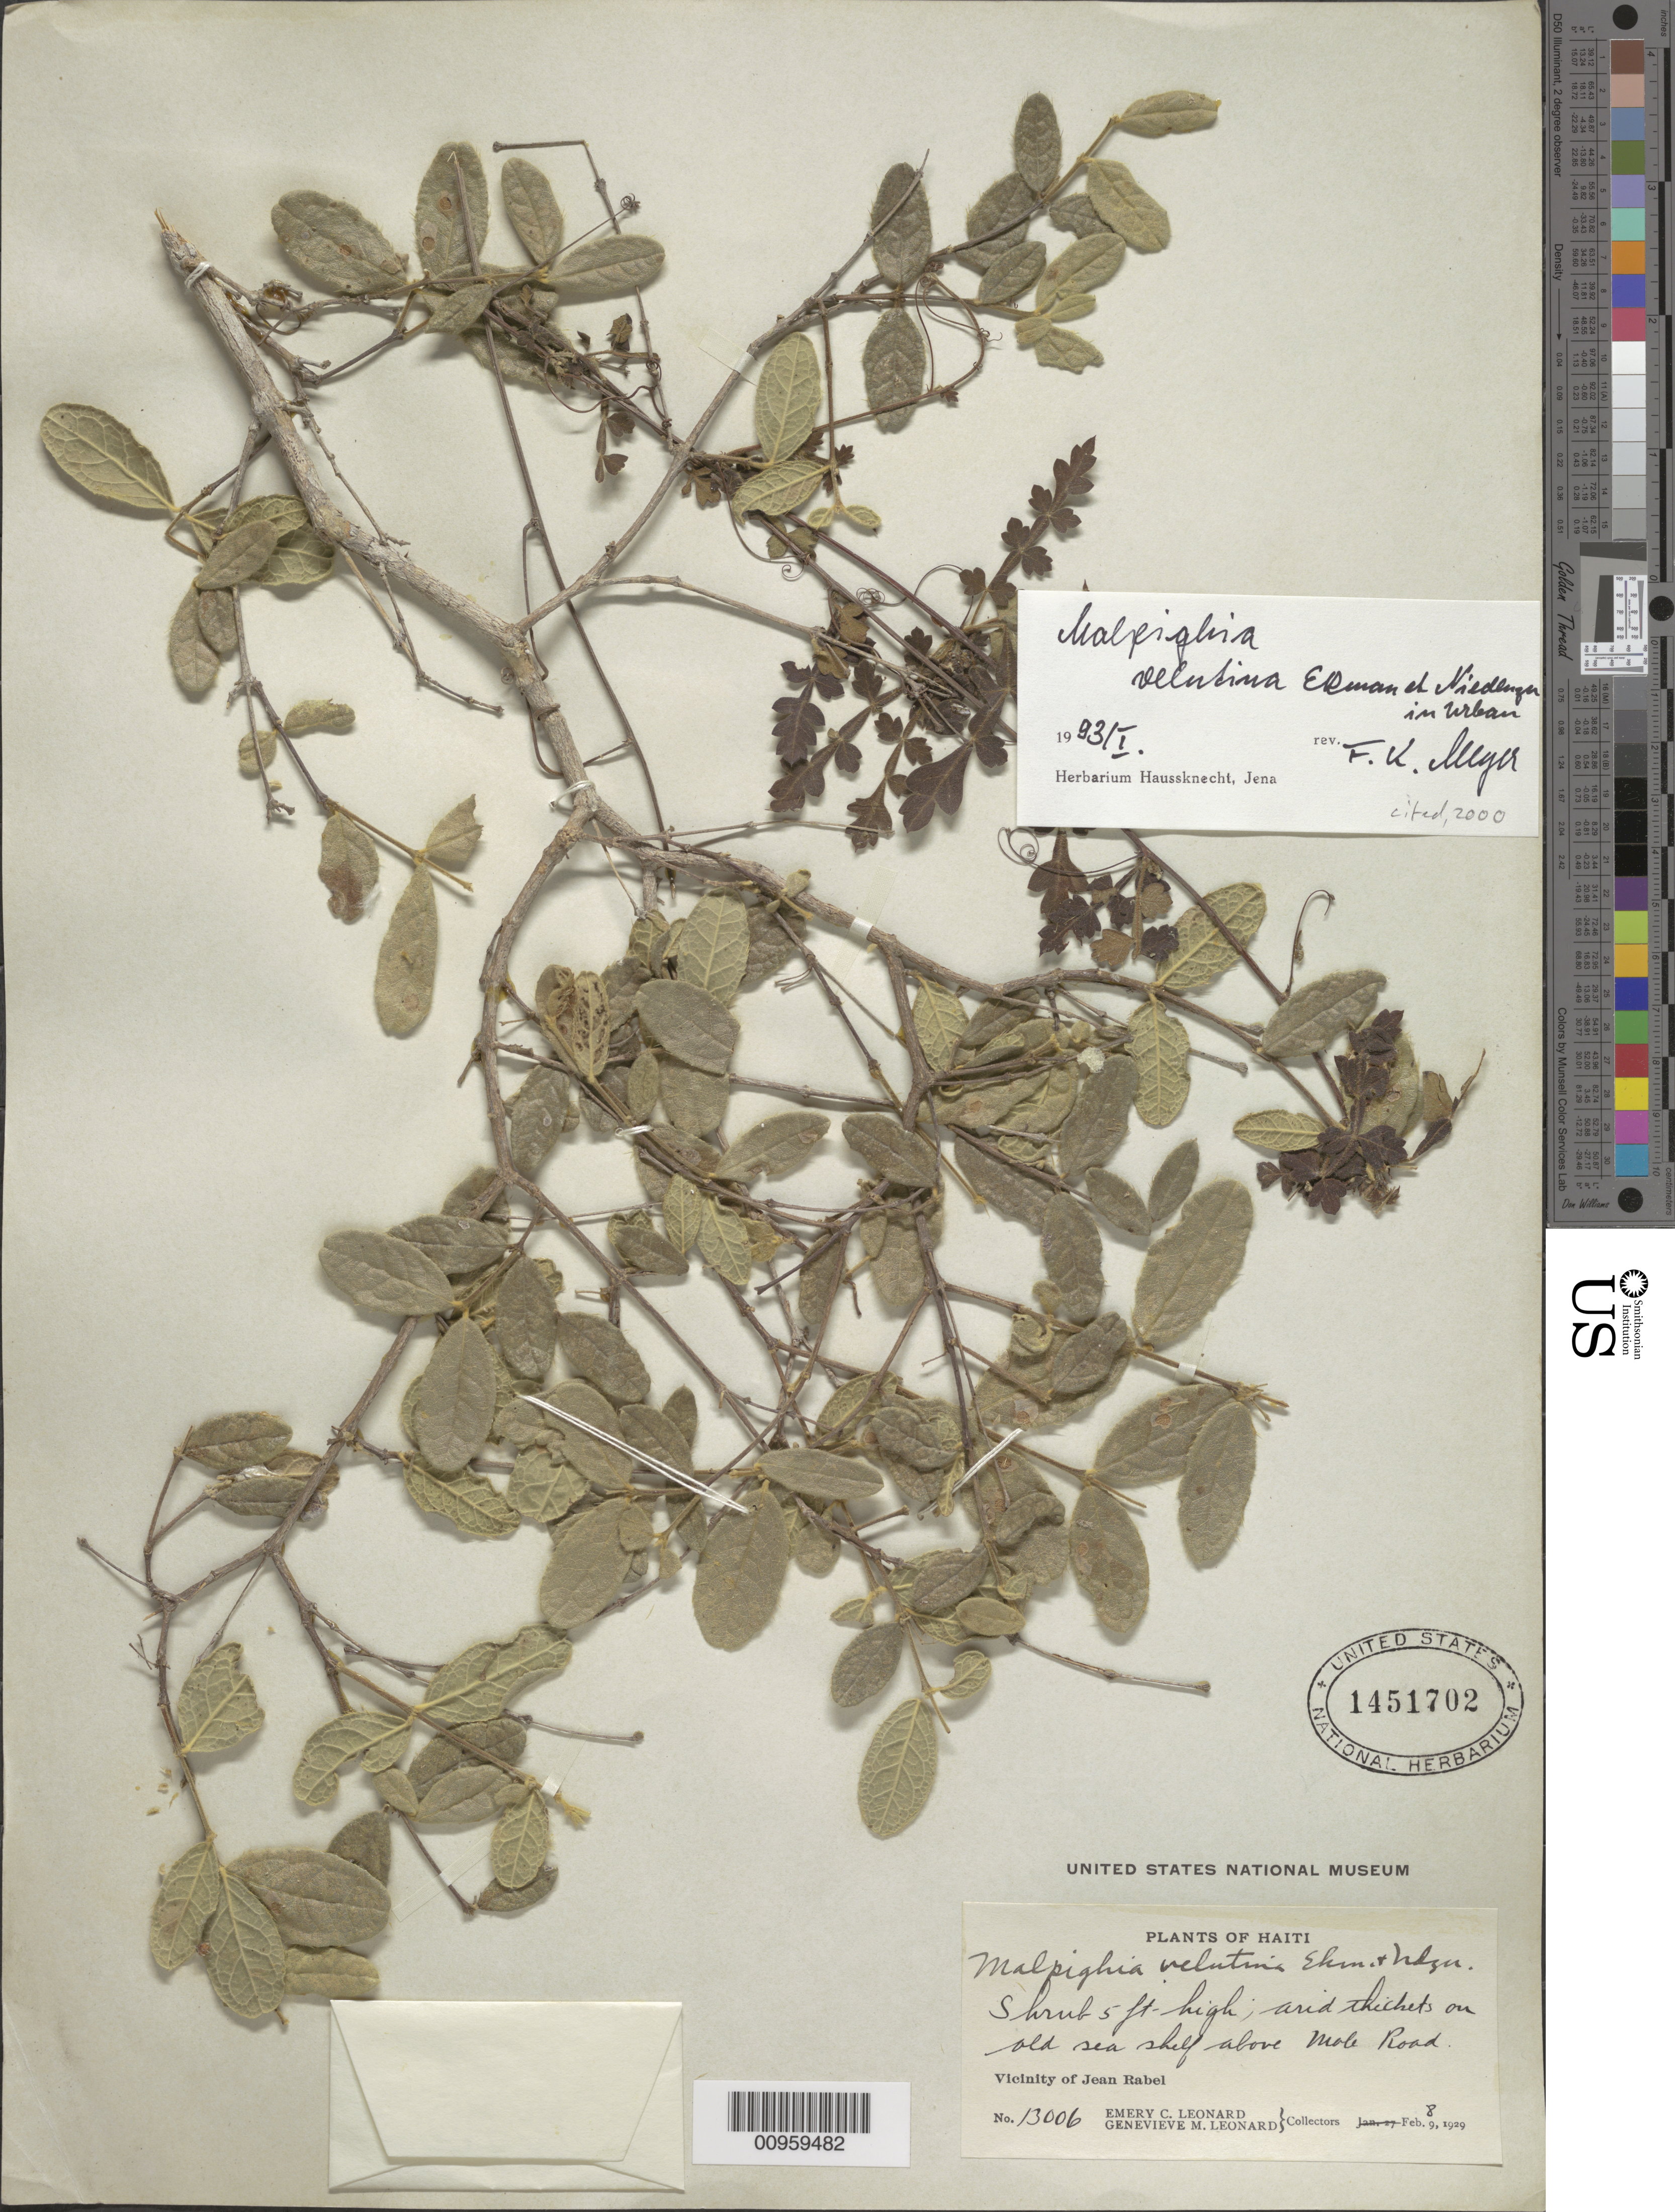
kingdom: Plantae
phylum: Tracheophyta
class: Magnoliopsida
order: Malpighiales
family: Malpighiaceae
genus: Malpighia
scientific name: Malpighia velutina subsp. velutina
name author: Ekman & Urb.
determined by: Meyer, F. K.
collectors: E. C. Leonard & G. M. Leonard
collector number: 13006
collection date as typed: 08 Feb 1929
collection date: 1929-02-08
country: Haiti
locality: Vicinity of Jean Rabel, above Mole Road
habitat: Arid thicket on old sea shelf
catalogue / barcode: US 1451702